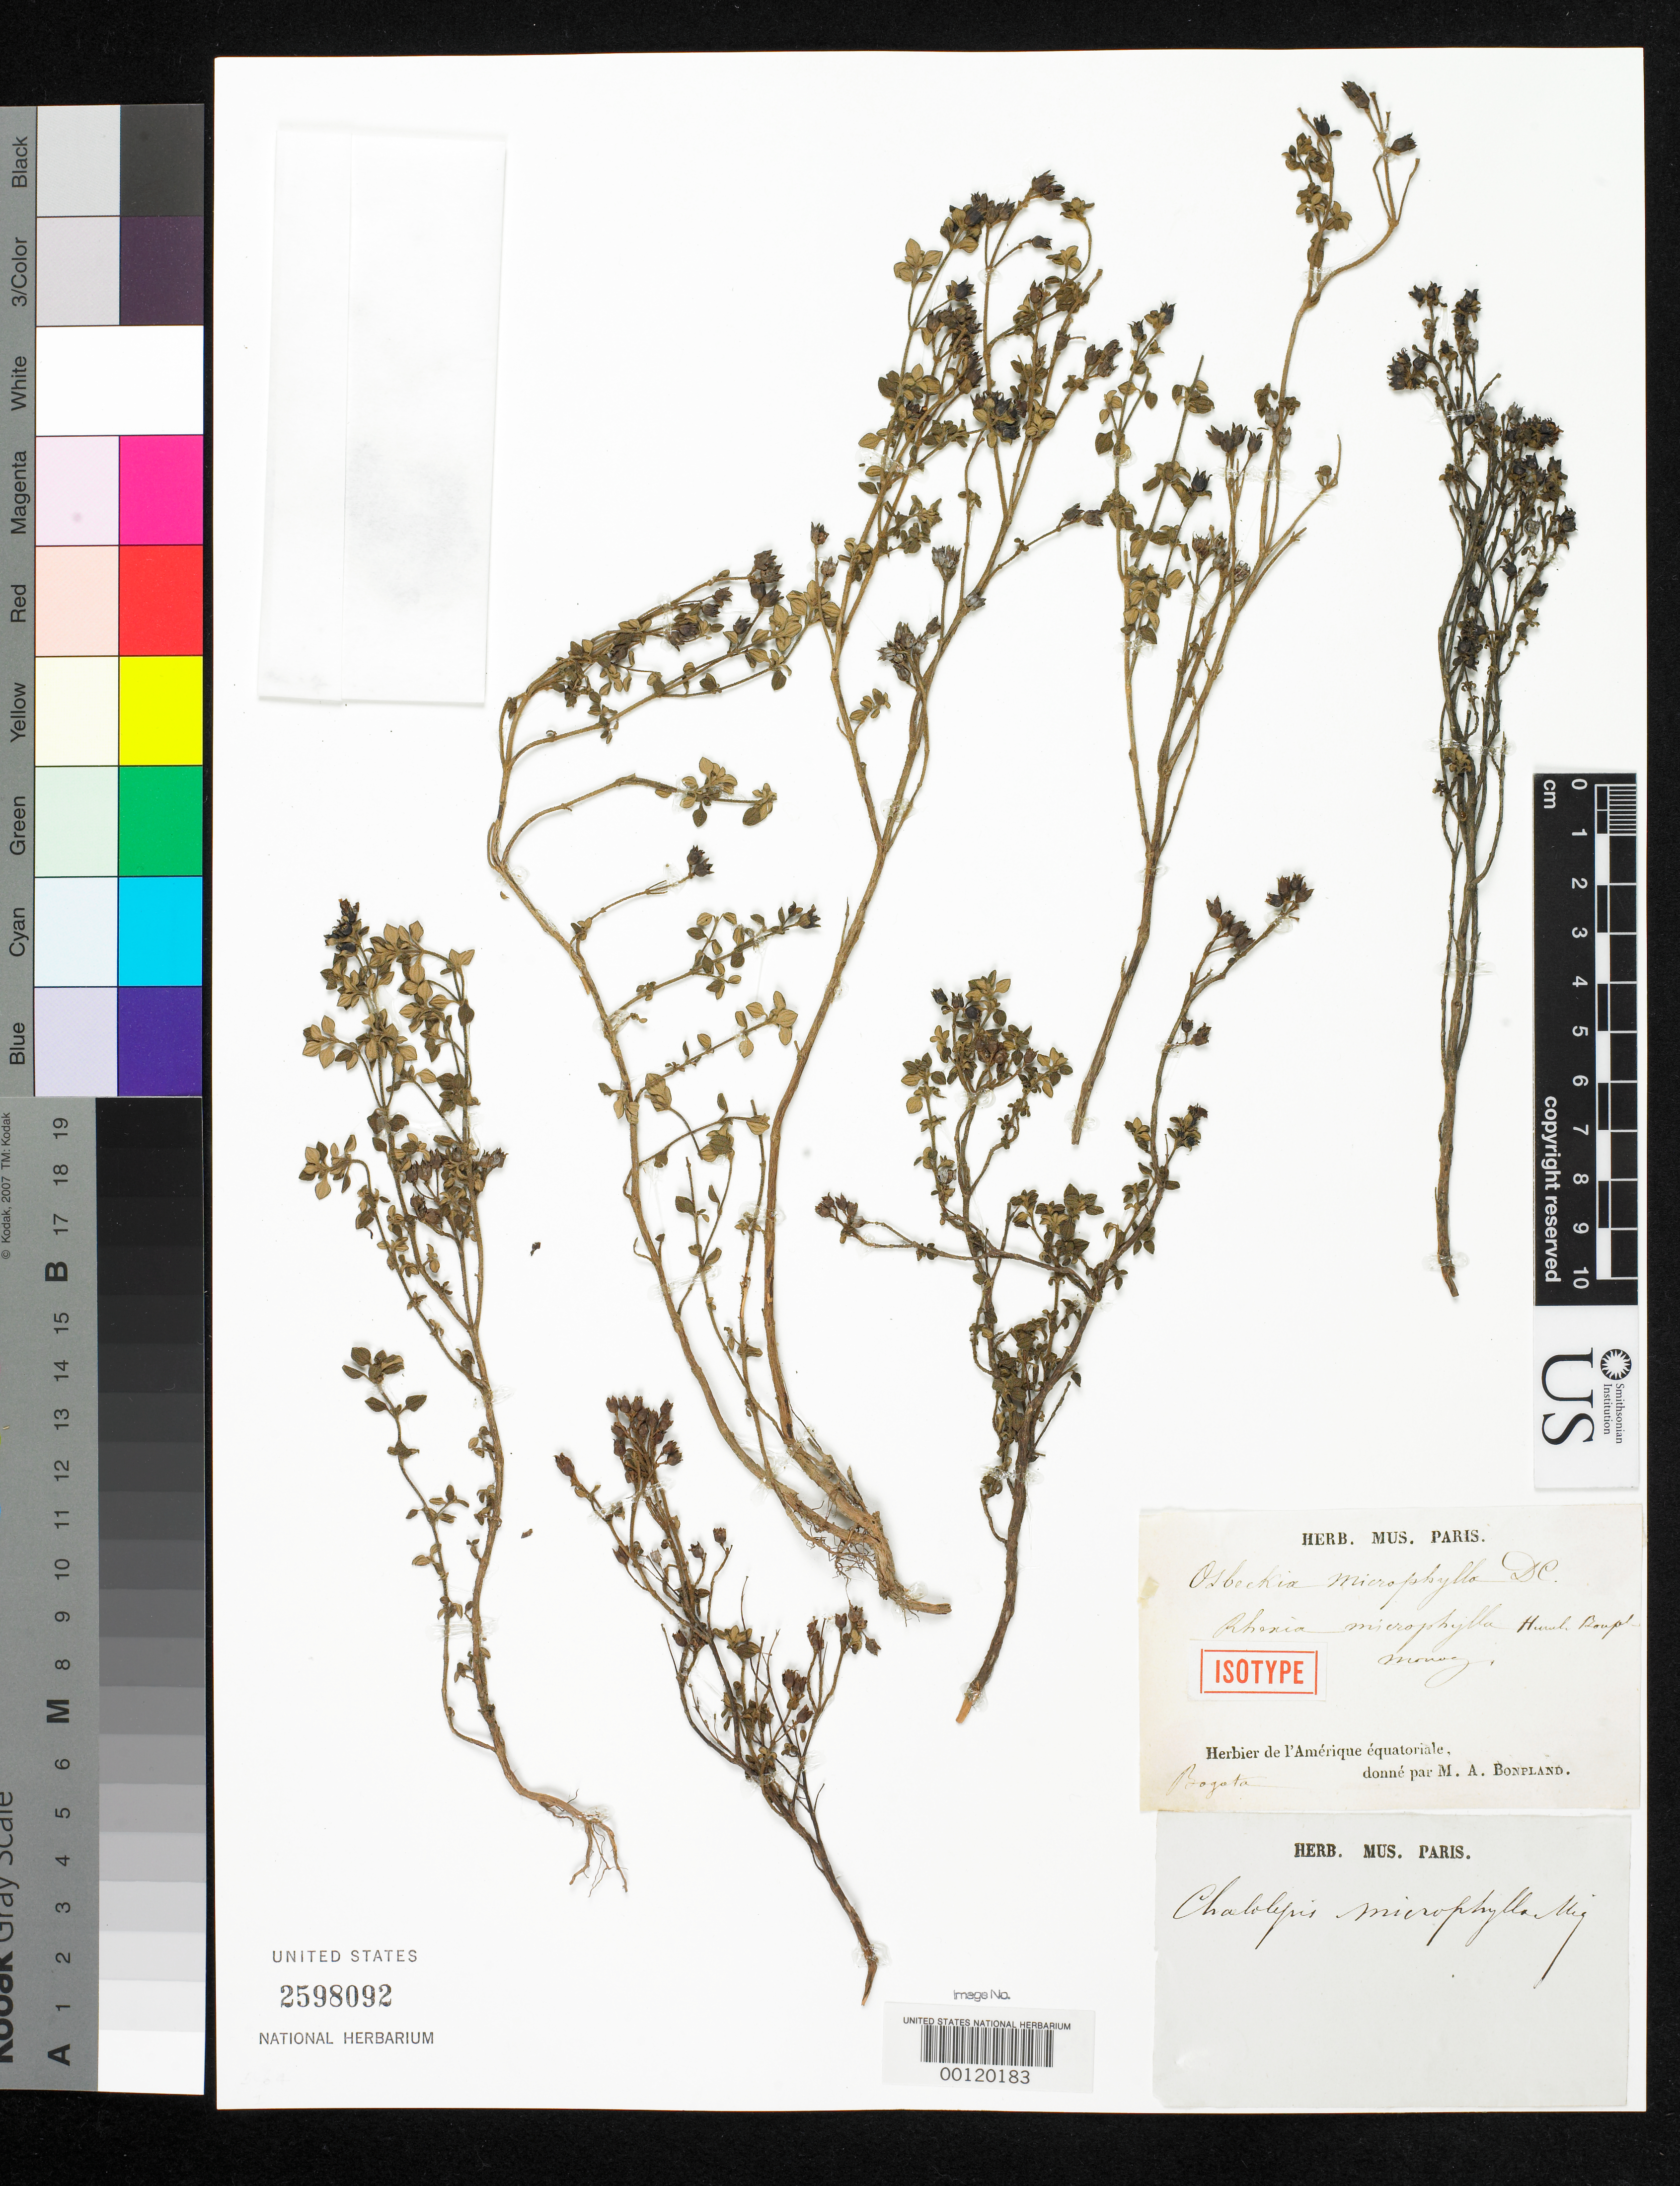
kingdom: Plantae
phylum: Tracheophyta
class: Magnoliopsida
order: Myrtales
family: Melastomataceae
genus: Rhexia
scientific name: Rhexia microphylla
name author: Bonpl. & Rich.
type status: Isotype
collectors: A. J. A. Bonpland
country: Colombia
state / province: Cundinamarca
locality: Guadelupe Juxta S. Fe de Bogota.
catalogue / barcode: US 2598092